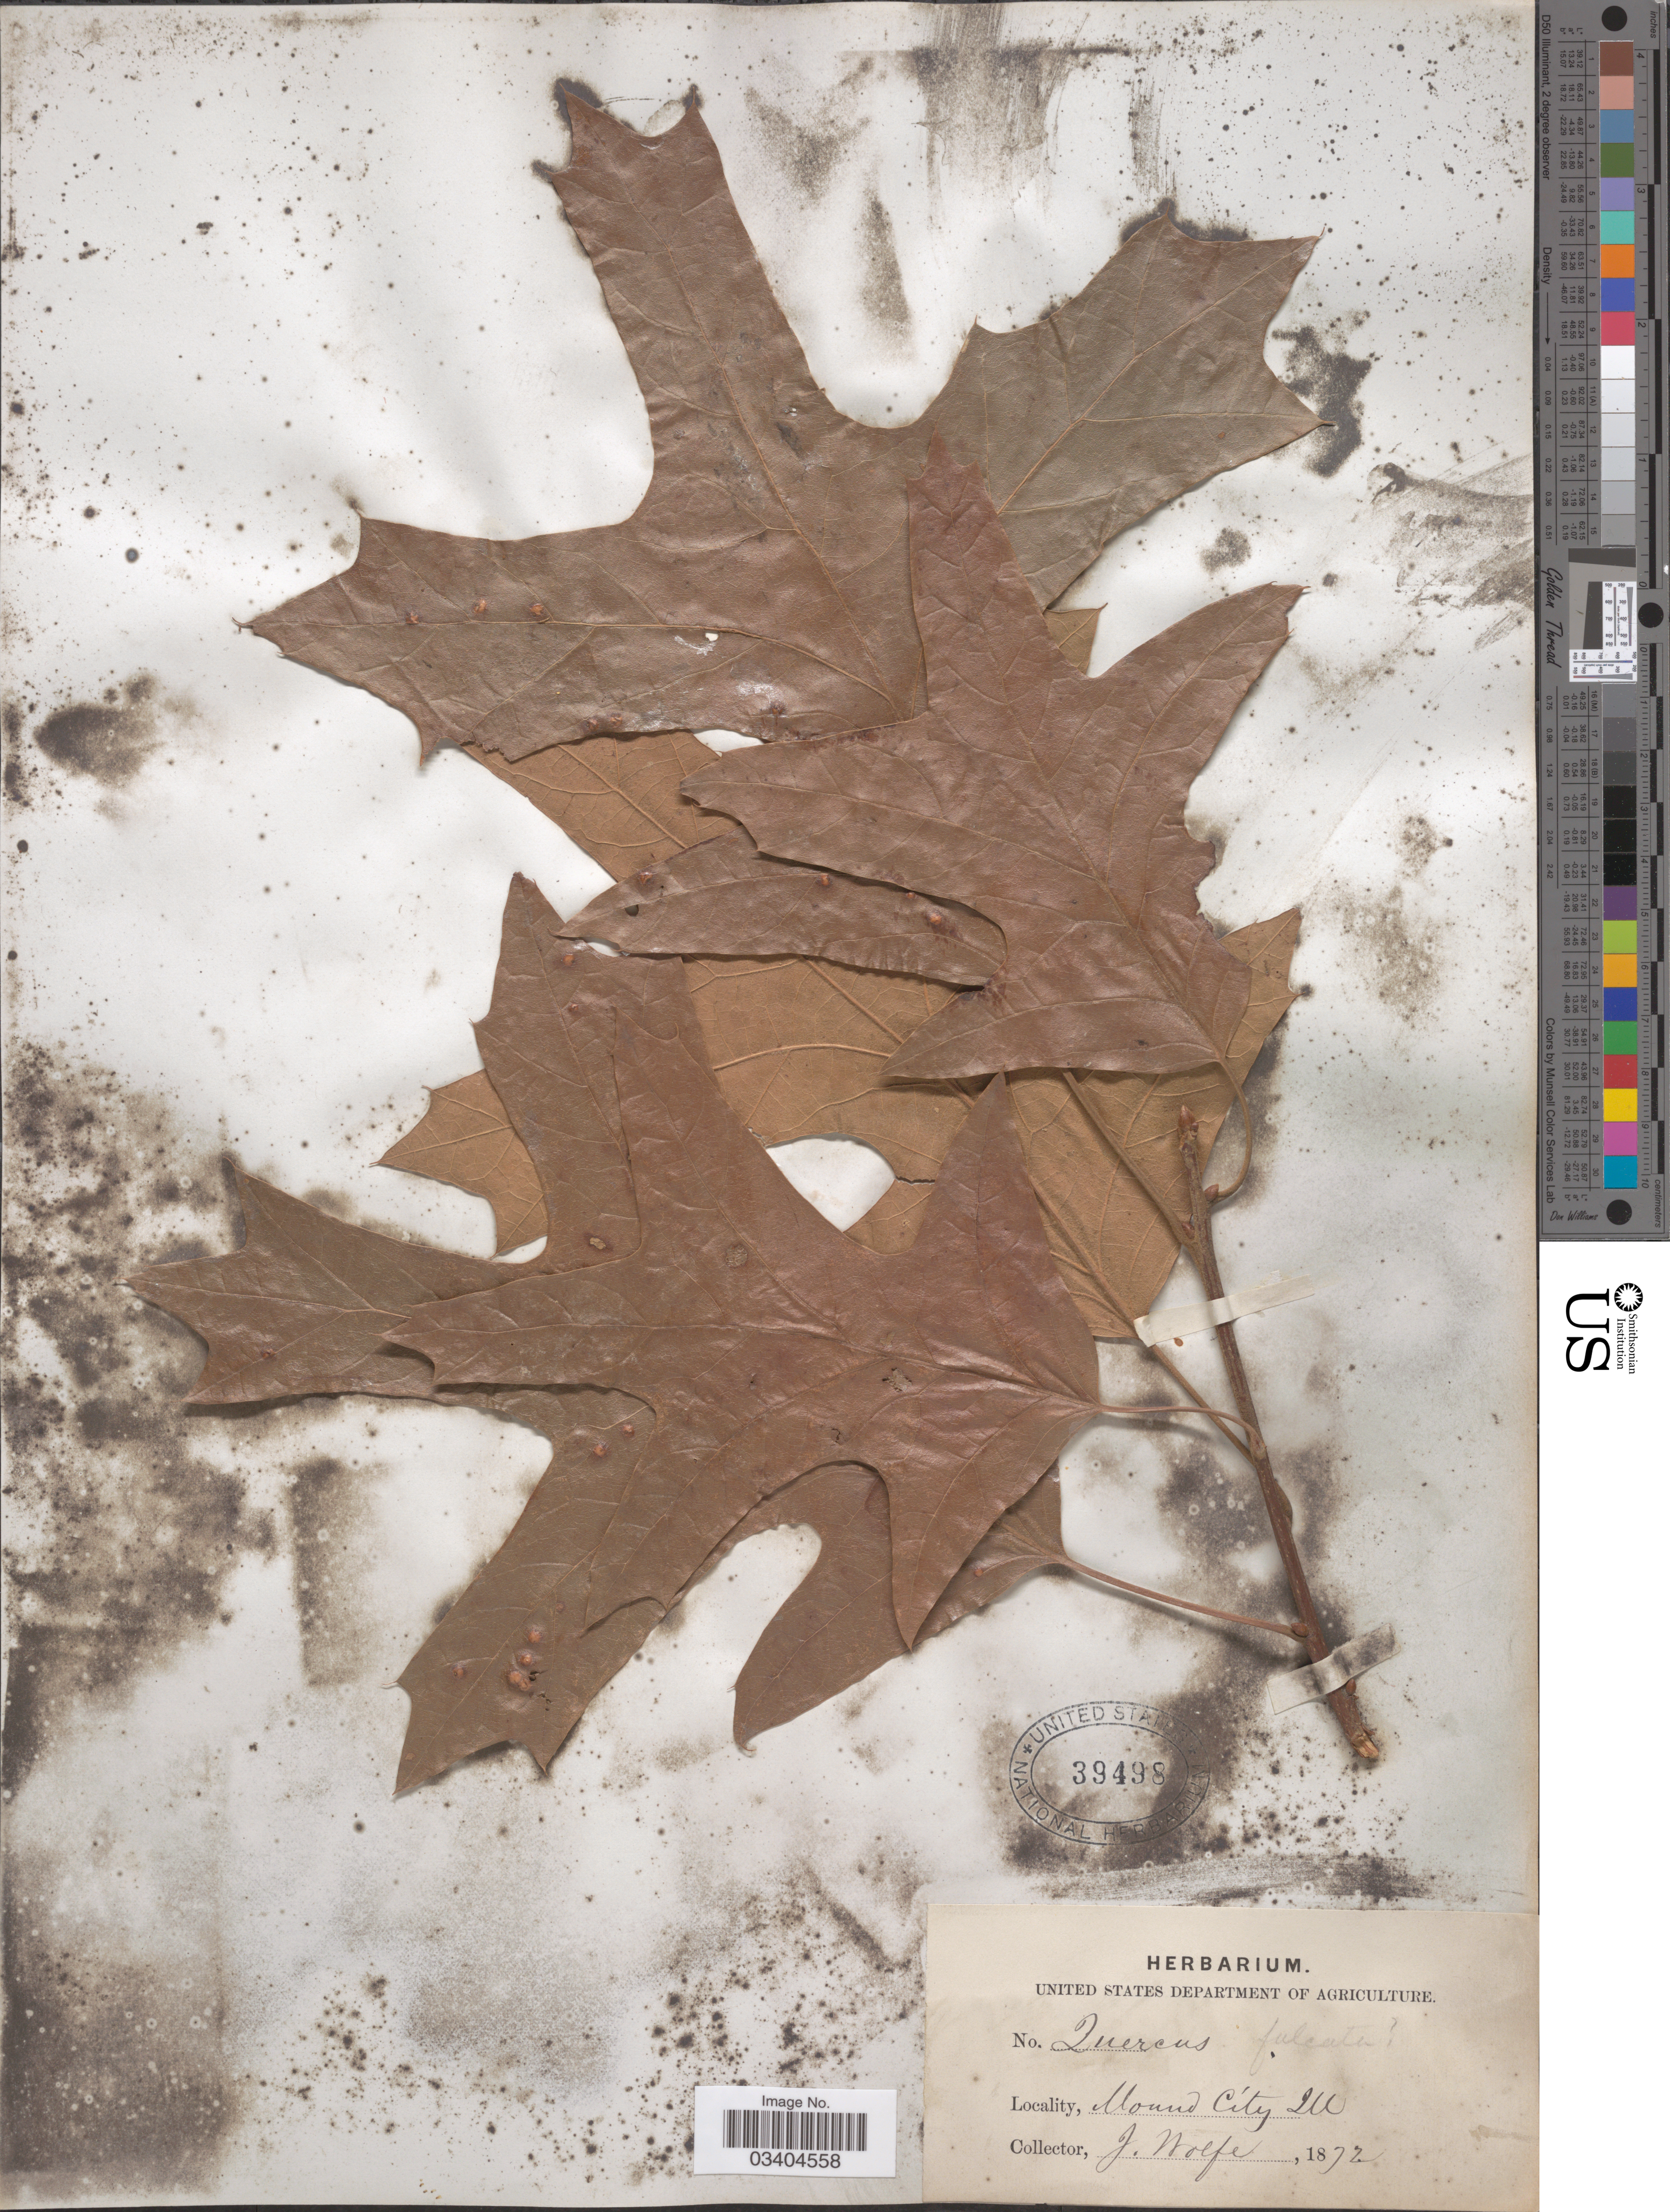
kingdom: Plantae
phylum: Tracheophyta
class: Magnoliopsida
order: Fagales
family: Fagaceae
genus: Quercus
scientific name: Quercus falcata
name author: Michx.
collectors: J. Wolfe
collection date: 1872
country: United States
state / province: Illinois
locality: Mound City.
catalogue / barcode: US 39498